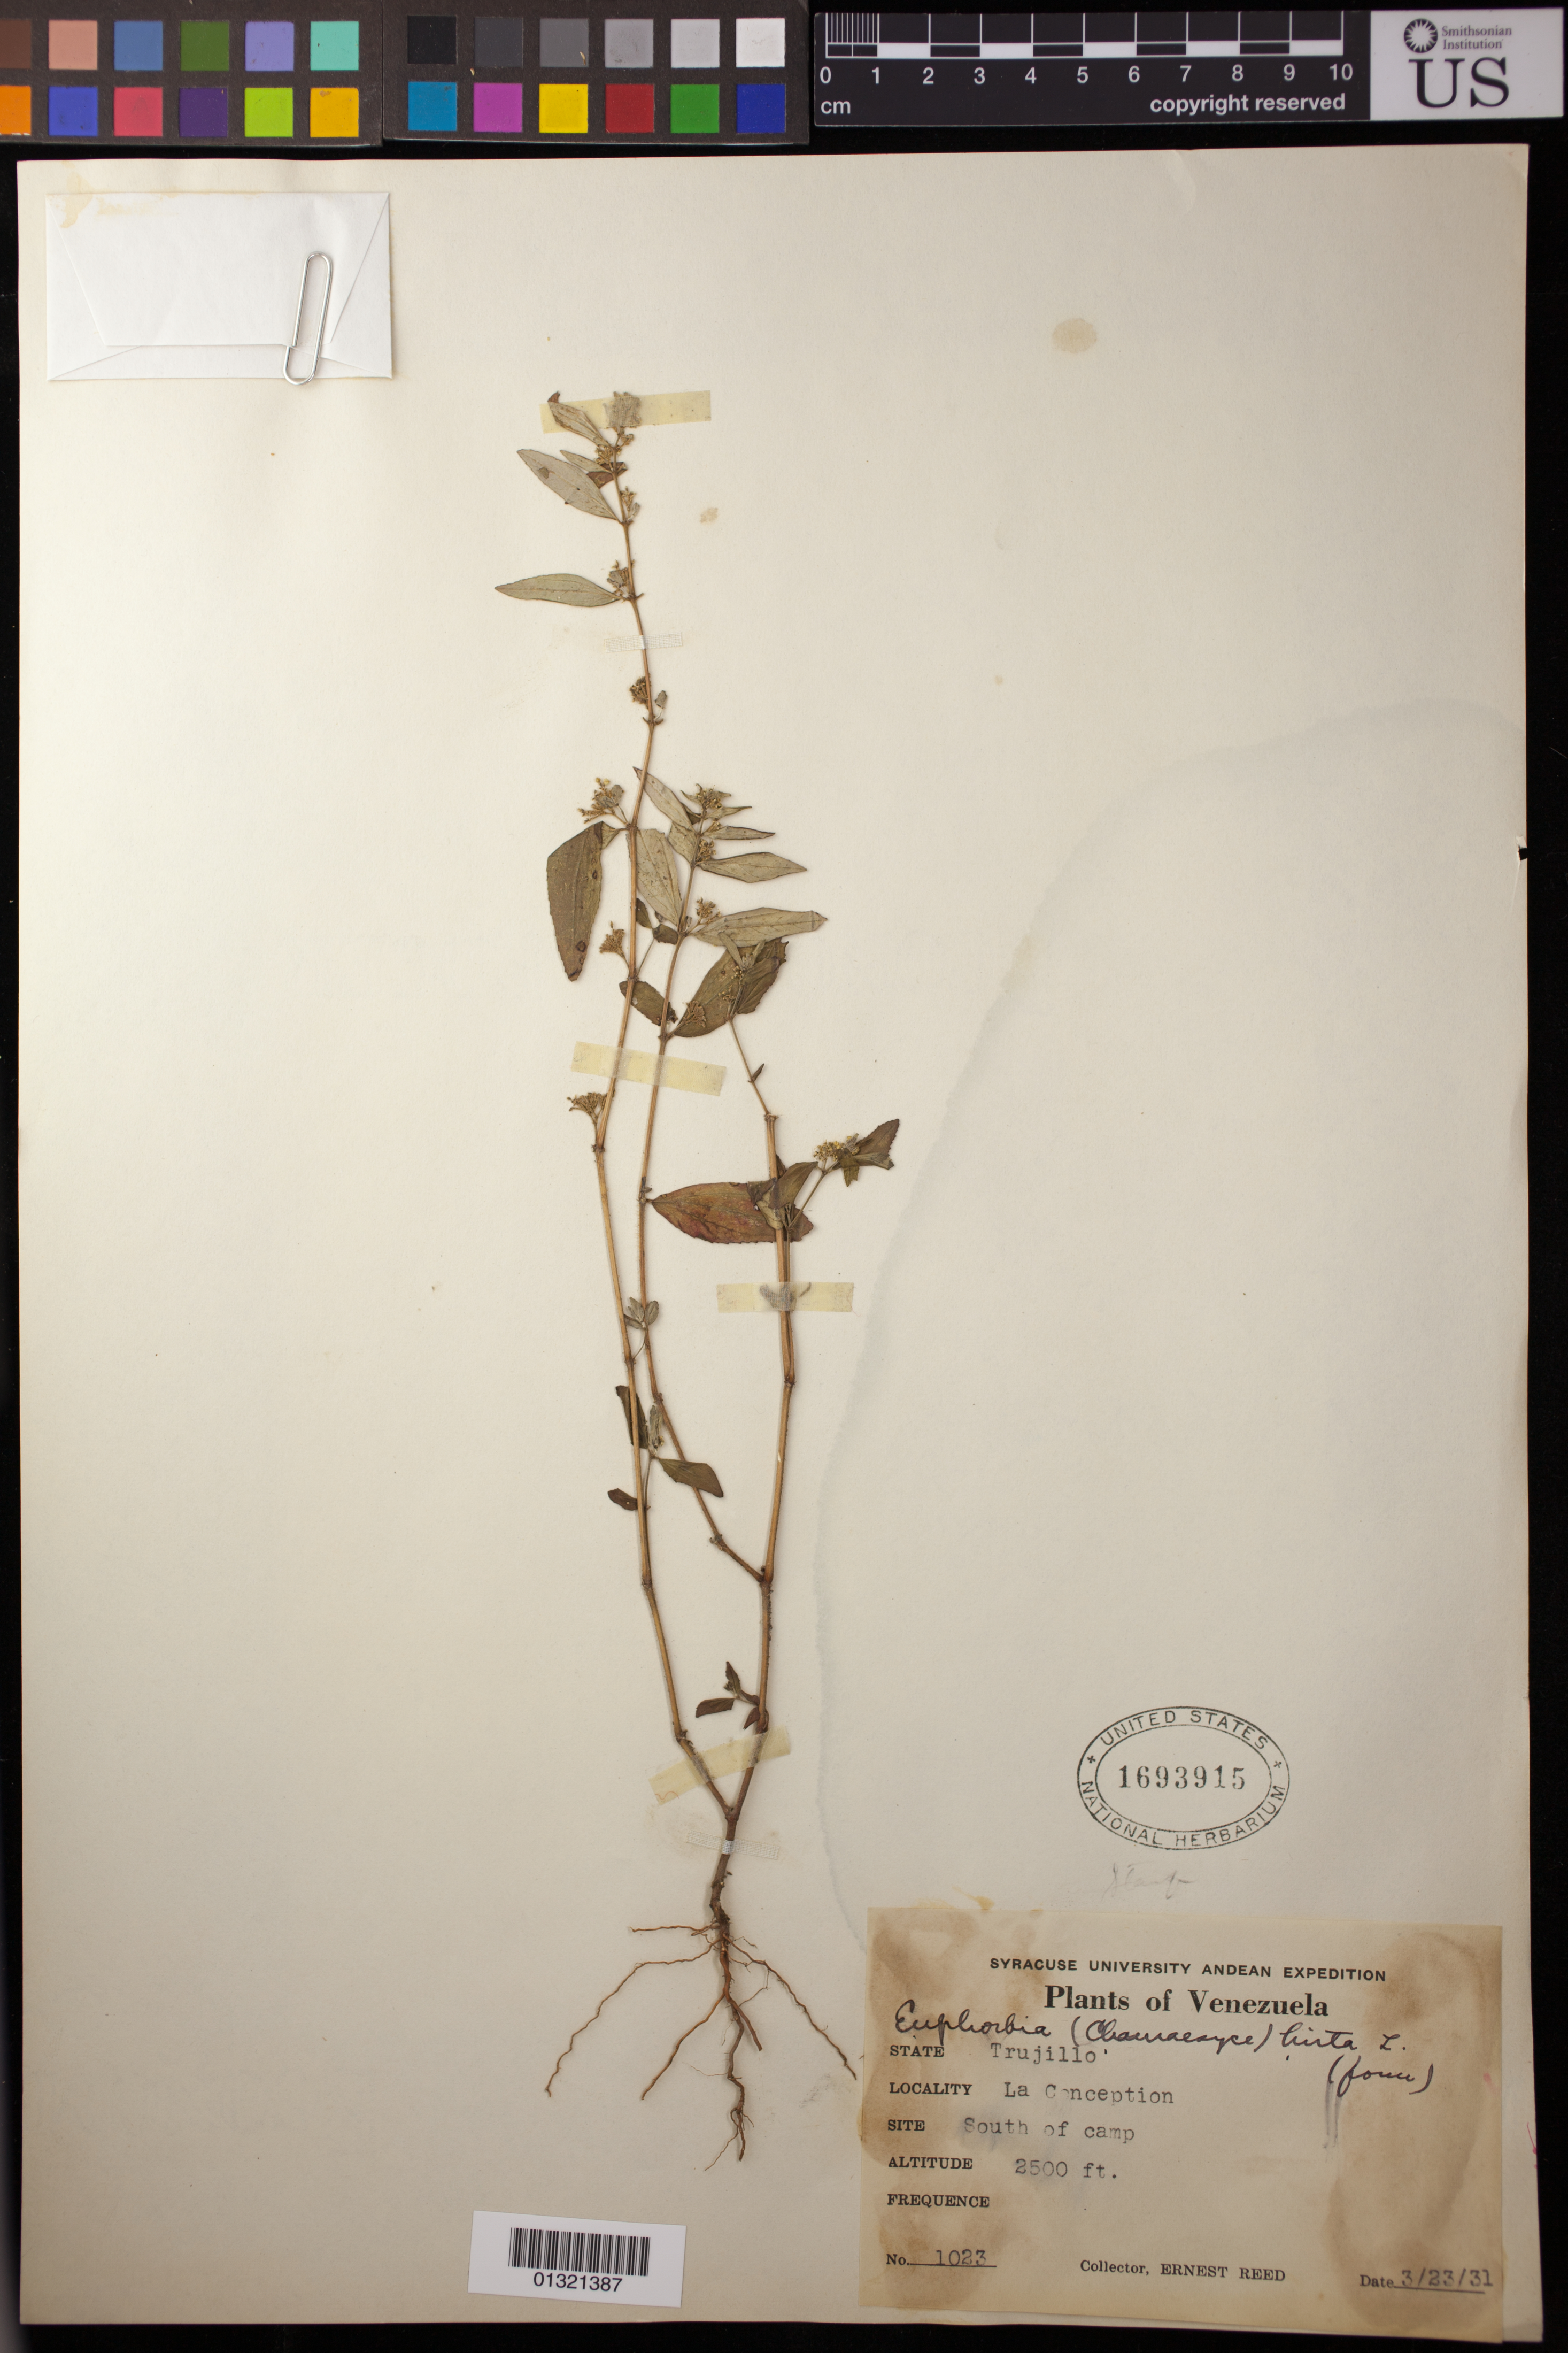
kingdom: Plantae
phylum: Tracheophyta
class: Magnoliopsida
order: Malpighiales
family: Euphorbiaceae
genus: Euphorbia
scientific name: Euphorbia hirta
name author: L.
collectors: E. Reed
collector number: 1023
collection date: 1931-03-23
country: Venezuela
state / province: Trujillo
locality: La Conception; South of camp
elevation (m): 762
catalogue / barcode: US 1693915